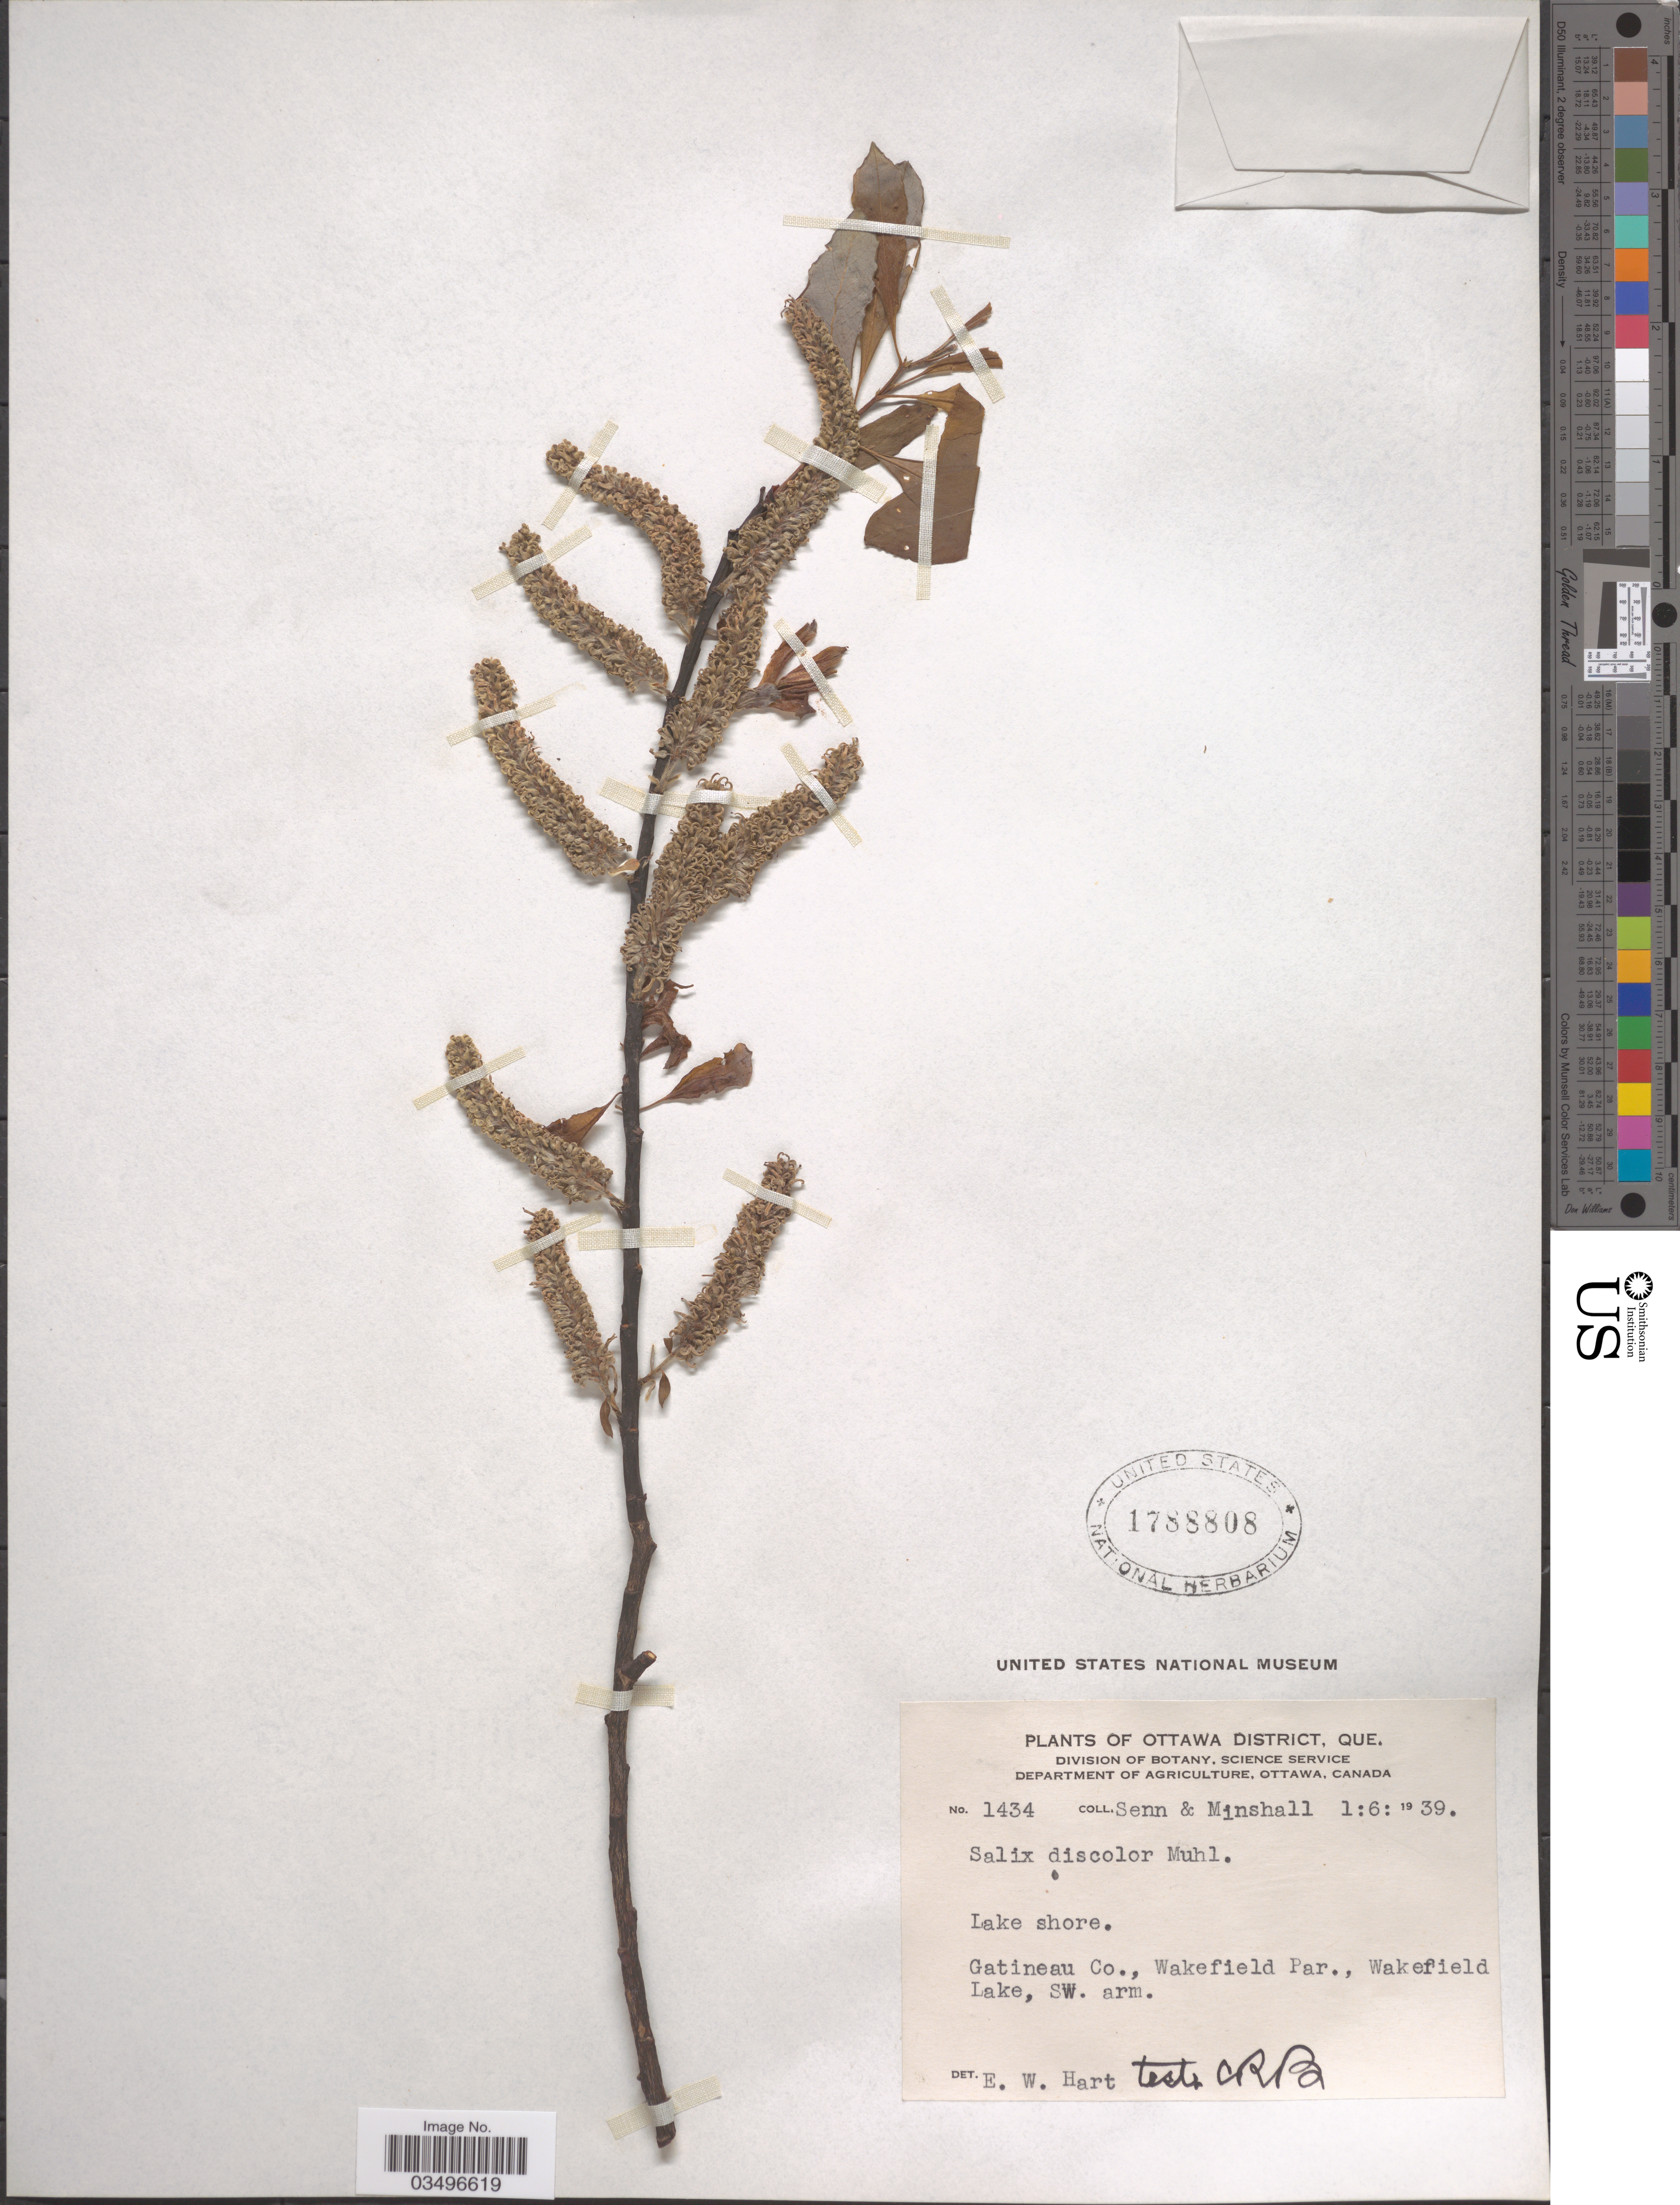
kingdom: Plantae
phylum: Tracheophyta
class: Magnoliopsida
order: Malpighiales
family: Salicaceae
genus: Salix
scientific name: Salix discolor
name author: Muhl.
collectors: Senn & Minshall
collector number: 1434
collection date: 1939-06-01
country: Canada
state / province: Quebec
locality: Ottawa District. Lake shore. Gatineau Co., Wakefield Par., Wakefield Lake, SW. arm.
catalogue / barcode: US 1788808